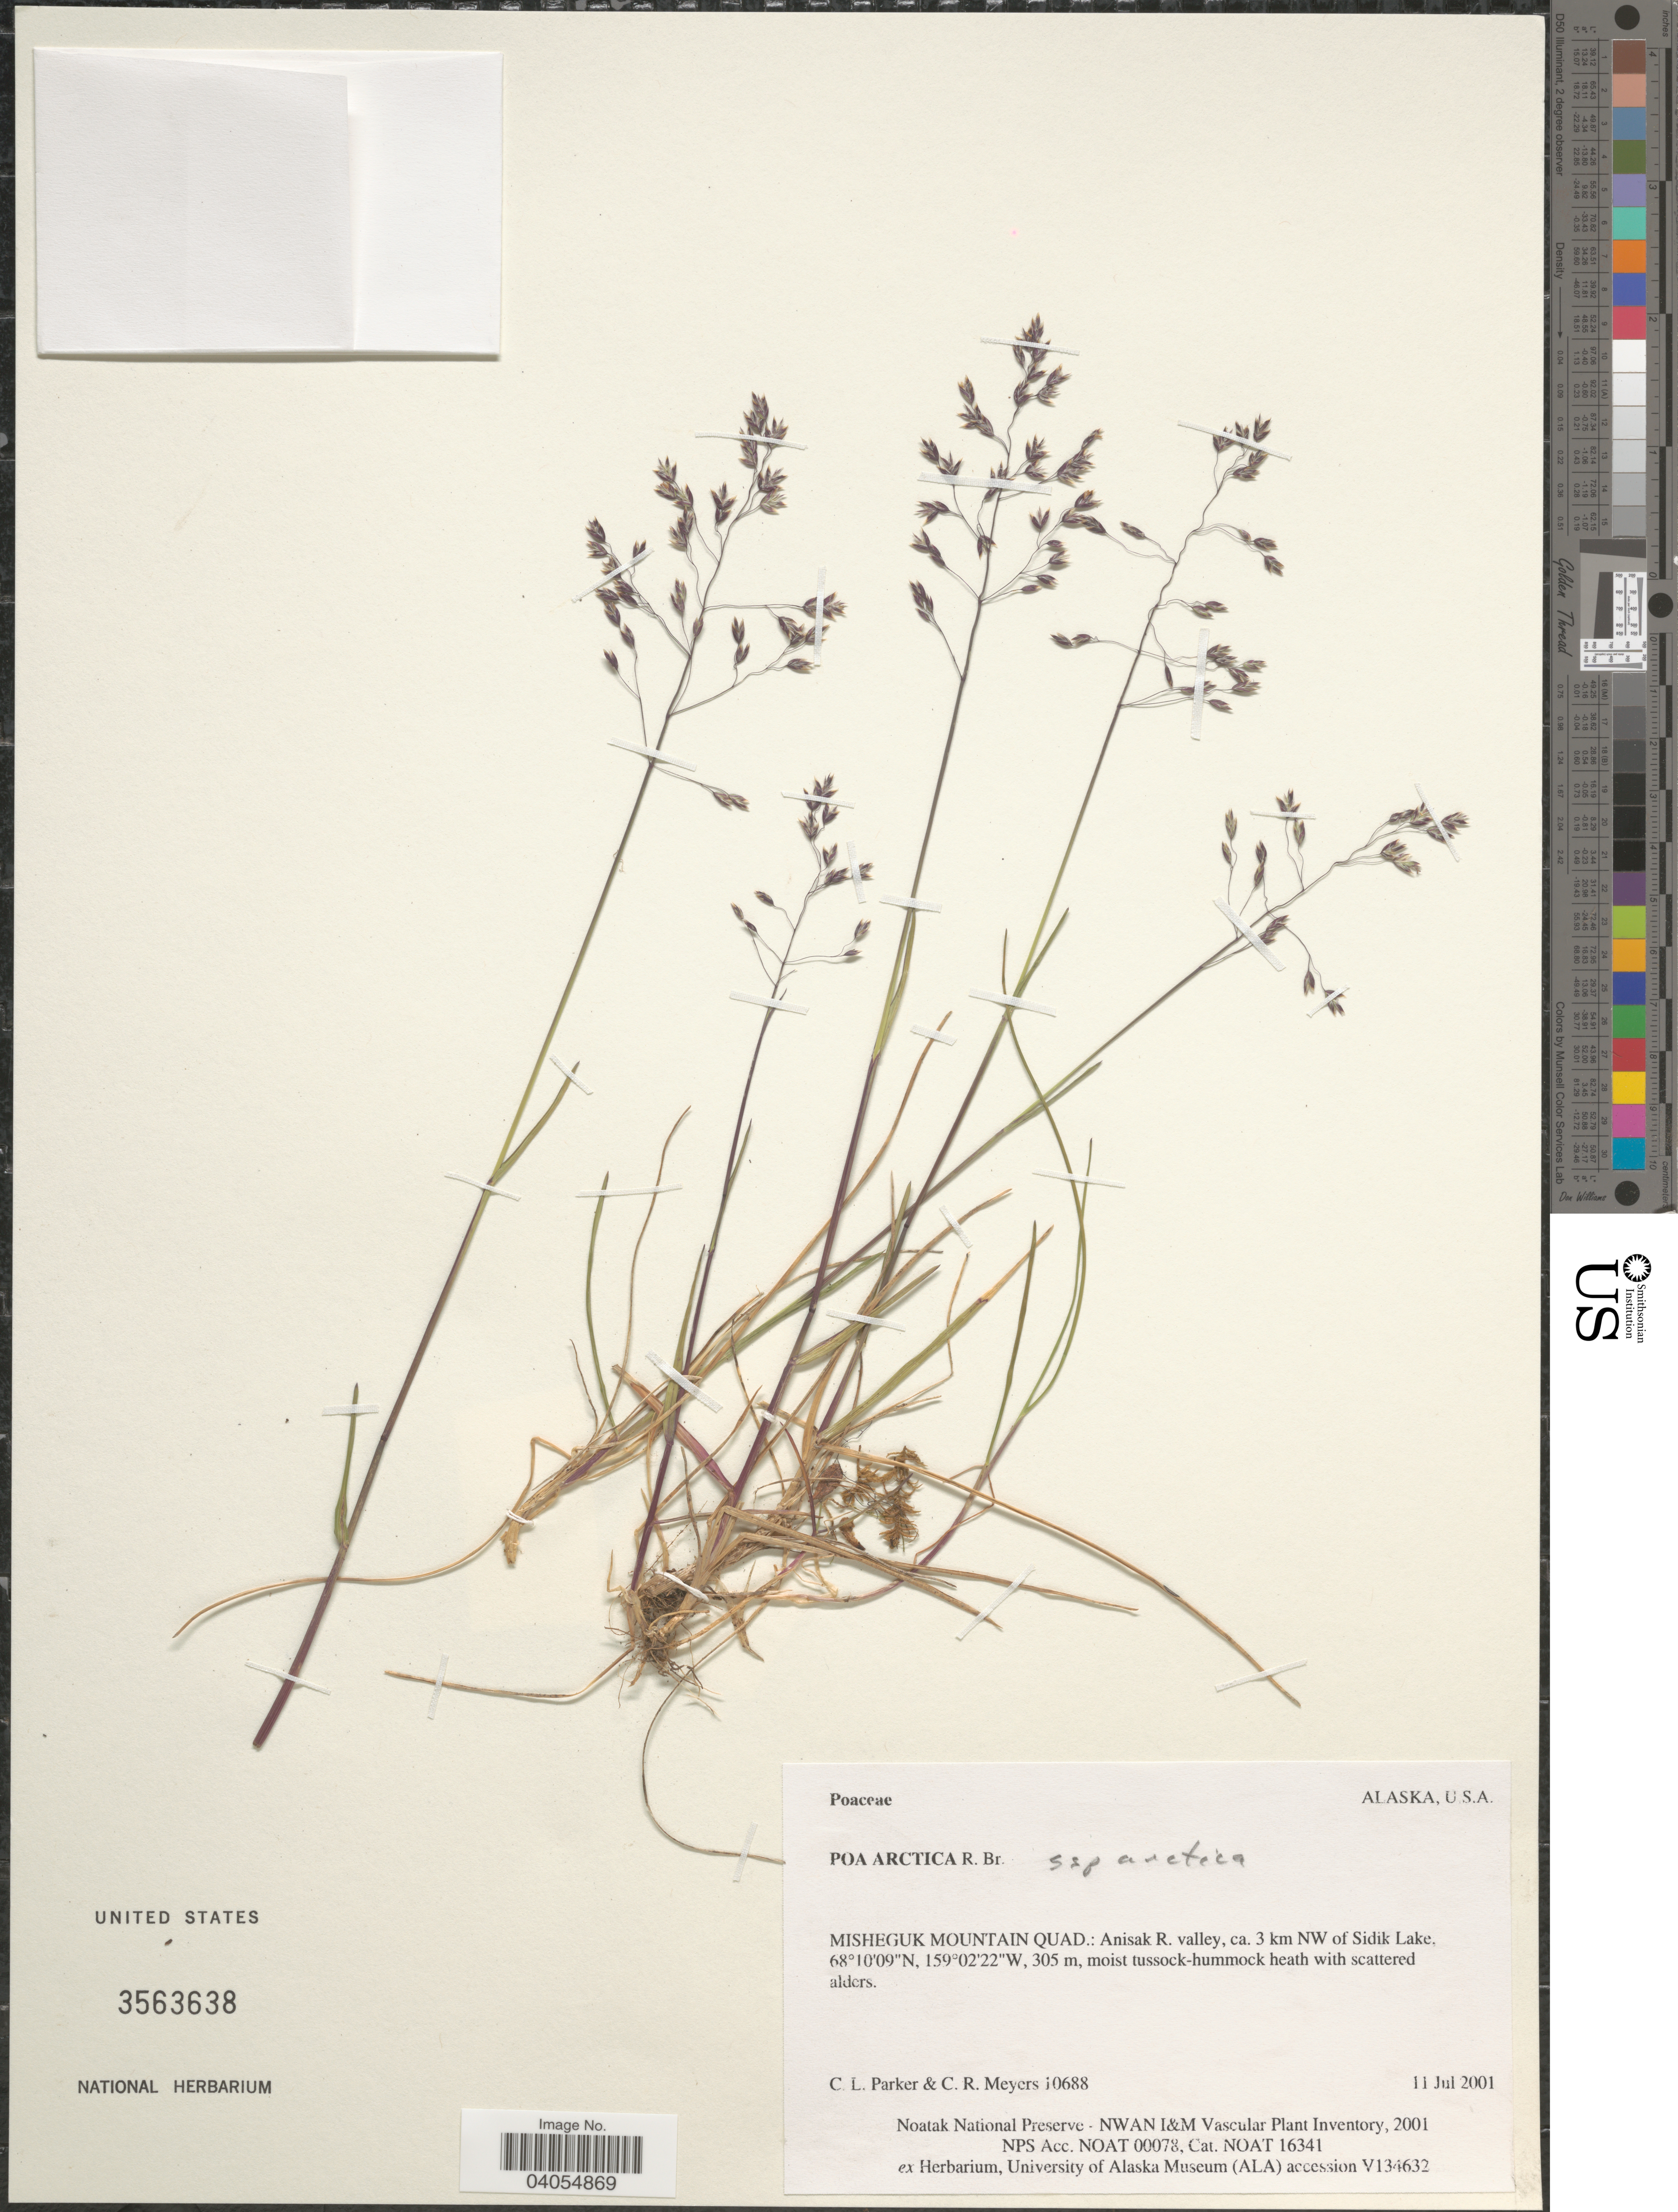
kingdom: Plantae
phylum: Tracheophyta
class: Liliopsida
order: Poales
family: Poaceae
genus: Poa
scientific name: Poa arctica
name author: R. Br.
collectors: C. L. Parker & C. Meyers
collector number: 10688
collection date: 2001-07-11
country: United States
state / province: Alaska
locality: Misheguk Mountain Quad.: Anisak R. valley, ca. 3 km NW of Sidik Lake.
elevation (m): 305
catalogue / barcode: US 3563638